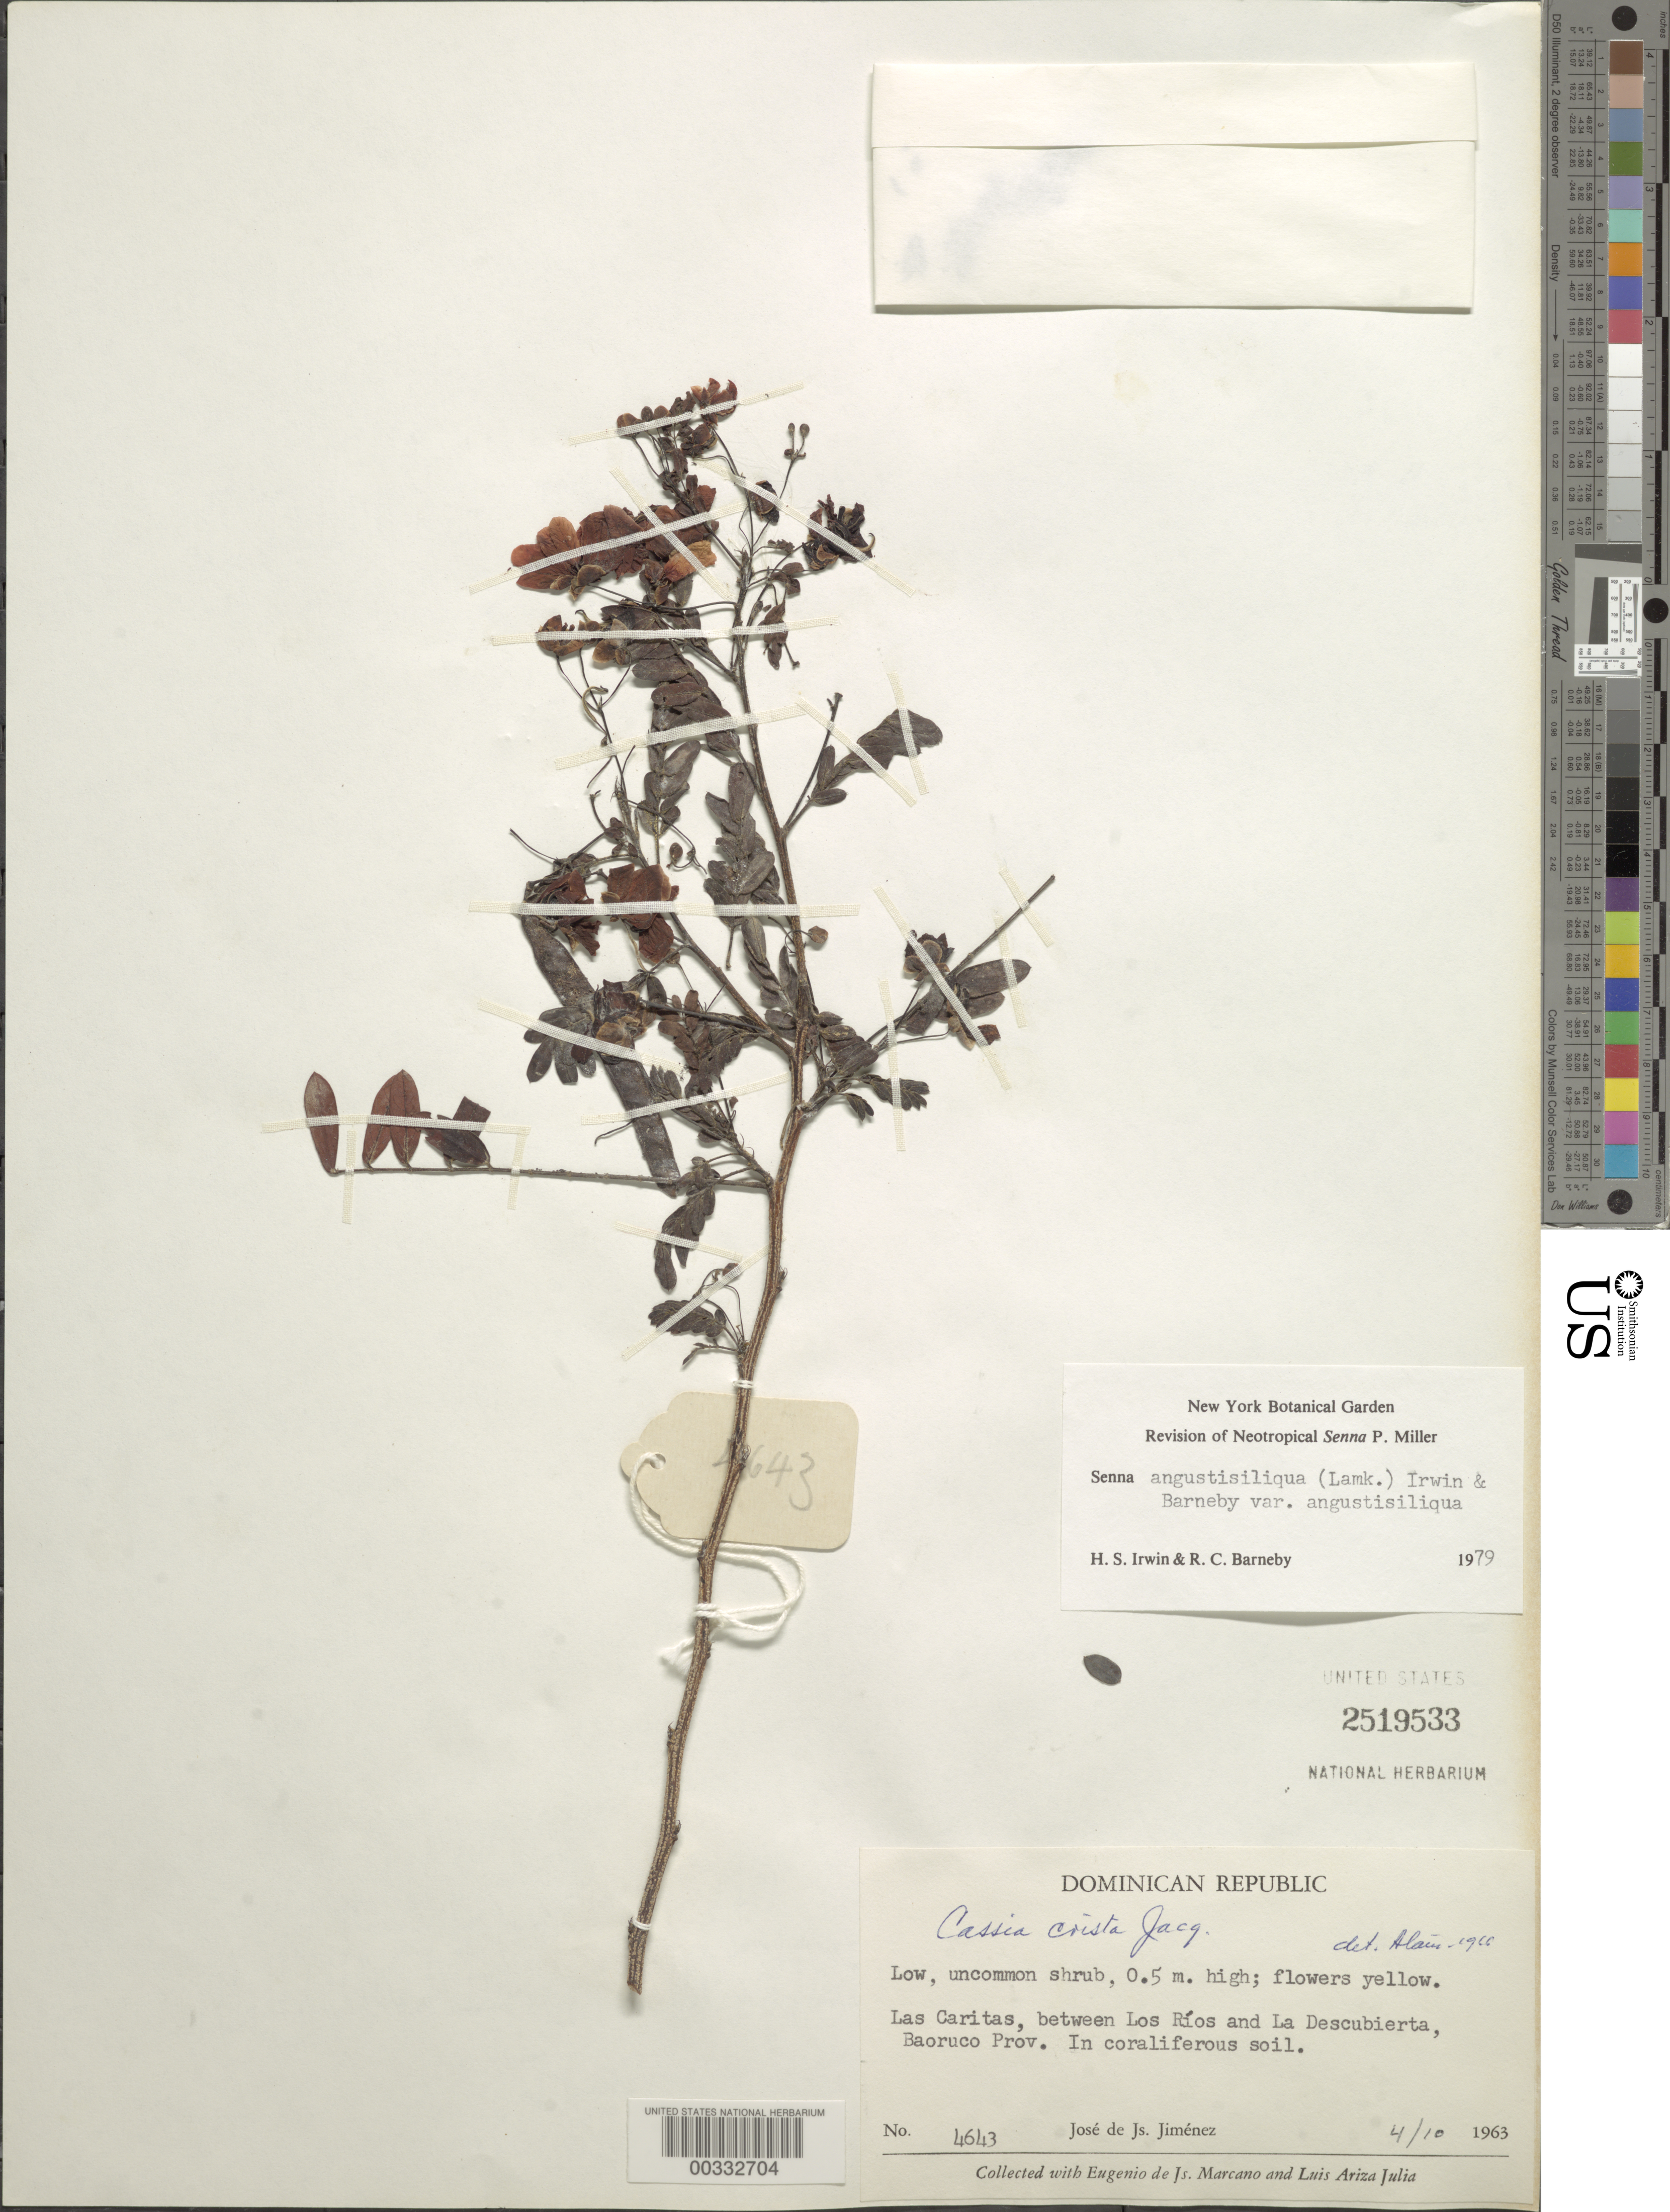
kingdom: Plantae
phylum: Tracheophyta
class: Magnoliopsida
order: Fabales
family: Fabaceae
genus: Senna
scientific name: Senna angustisiliqua var. angustisiliqua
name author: (Lam.) H.S. Irwin & Barneby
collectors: J. J. Jiménez Almonte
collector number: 4643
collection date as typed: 04 Oct 1963 or 10 Apr 1963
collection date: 1963-04-10 or 1963-10-04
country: Dominican Republic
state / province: Baoruco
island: Hispaniola Island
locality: Las caritas, between los rios and la descubierta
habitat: In coraliferous soil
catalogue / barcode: US 2519533